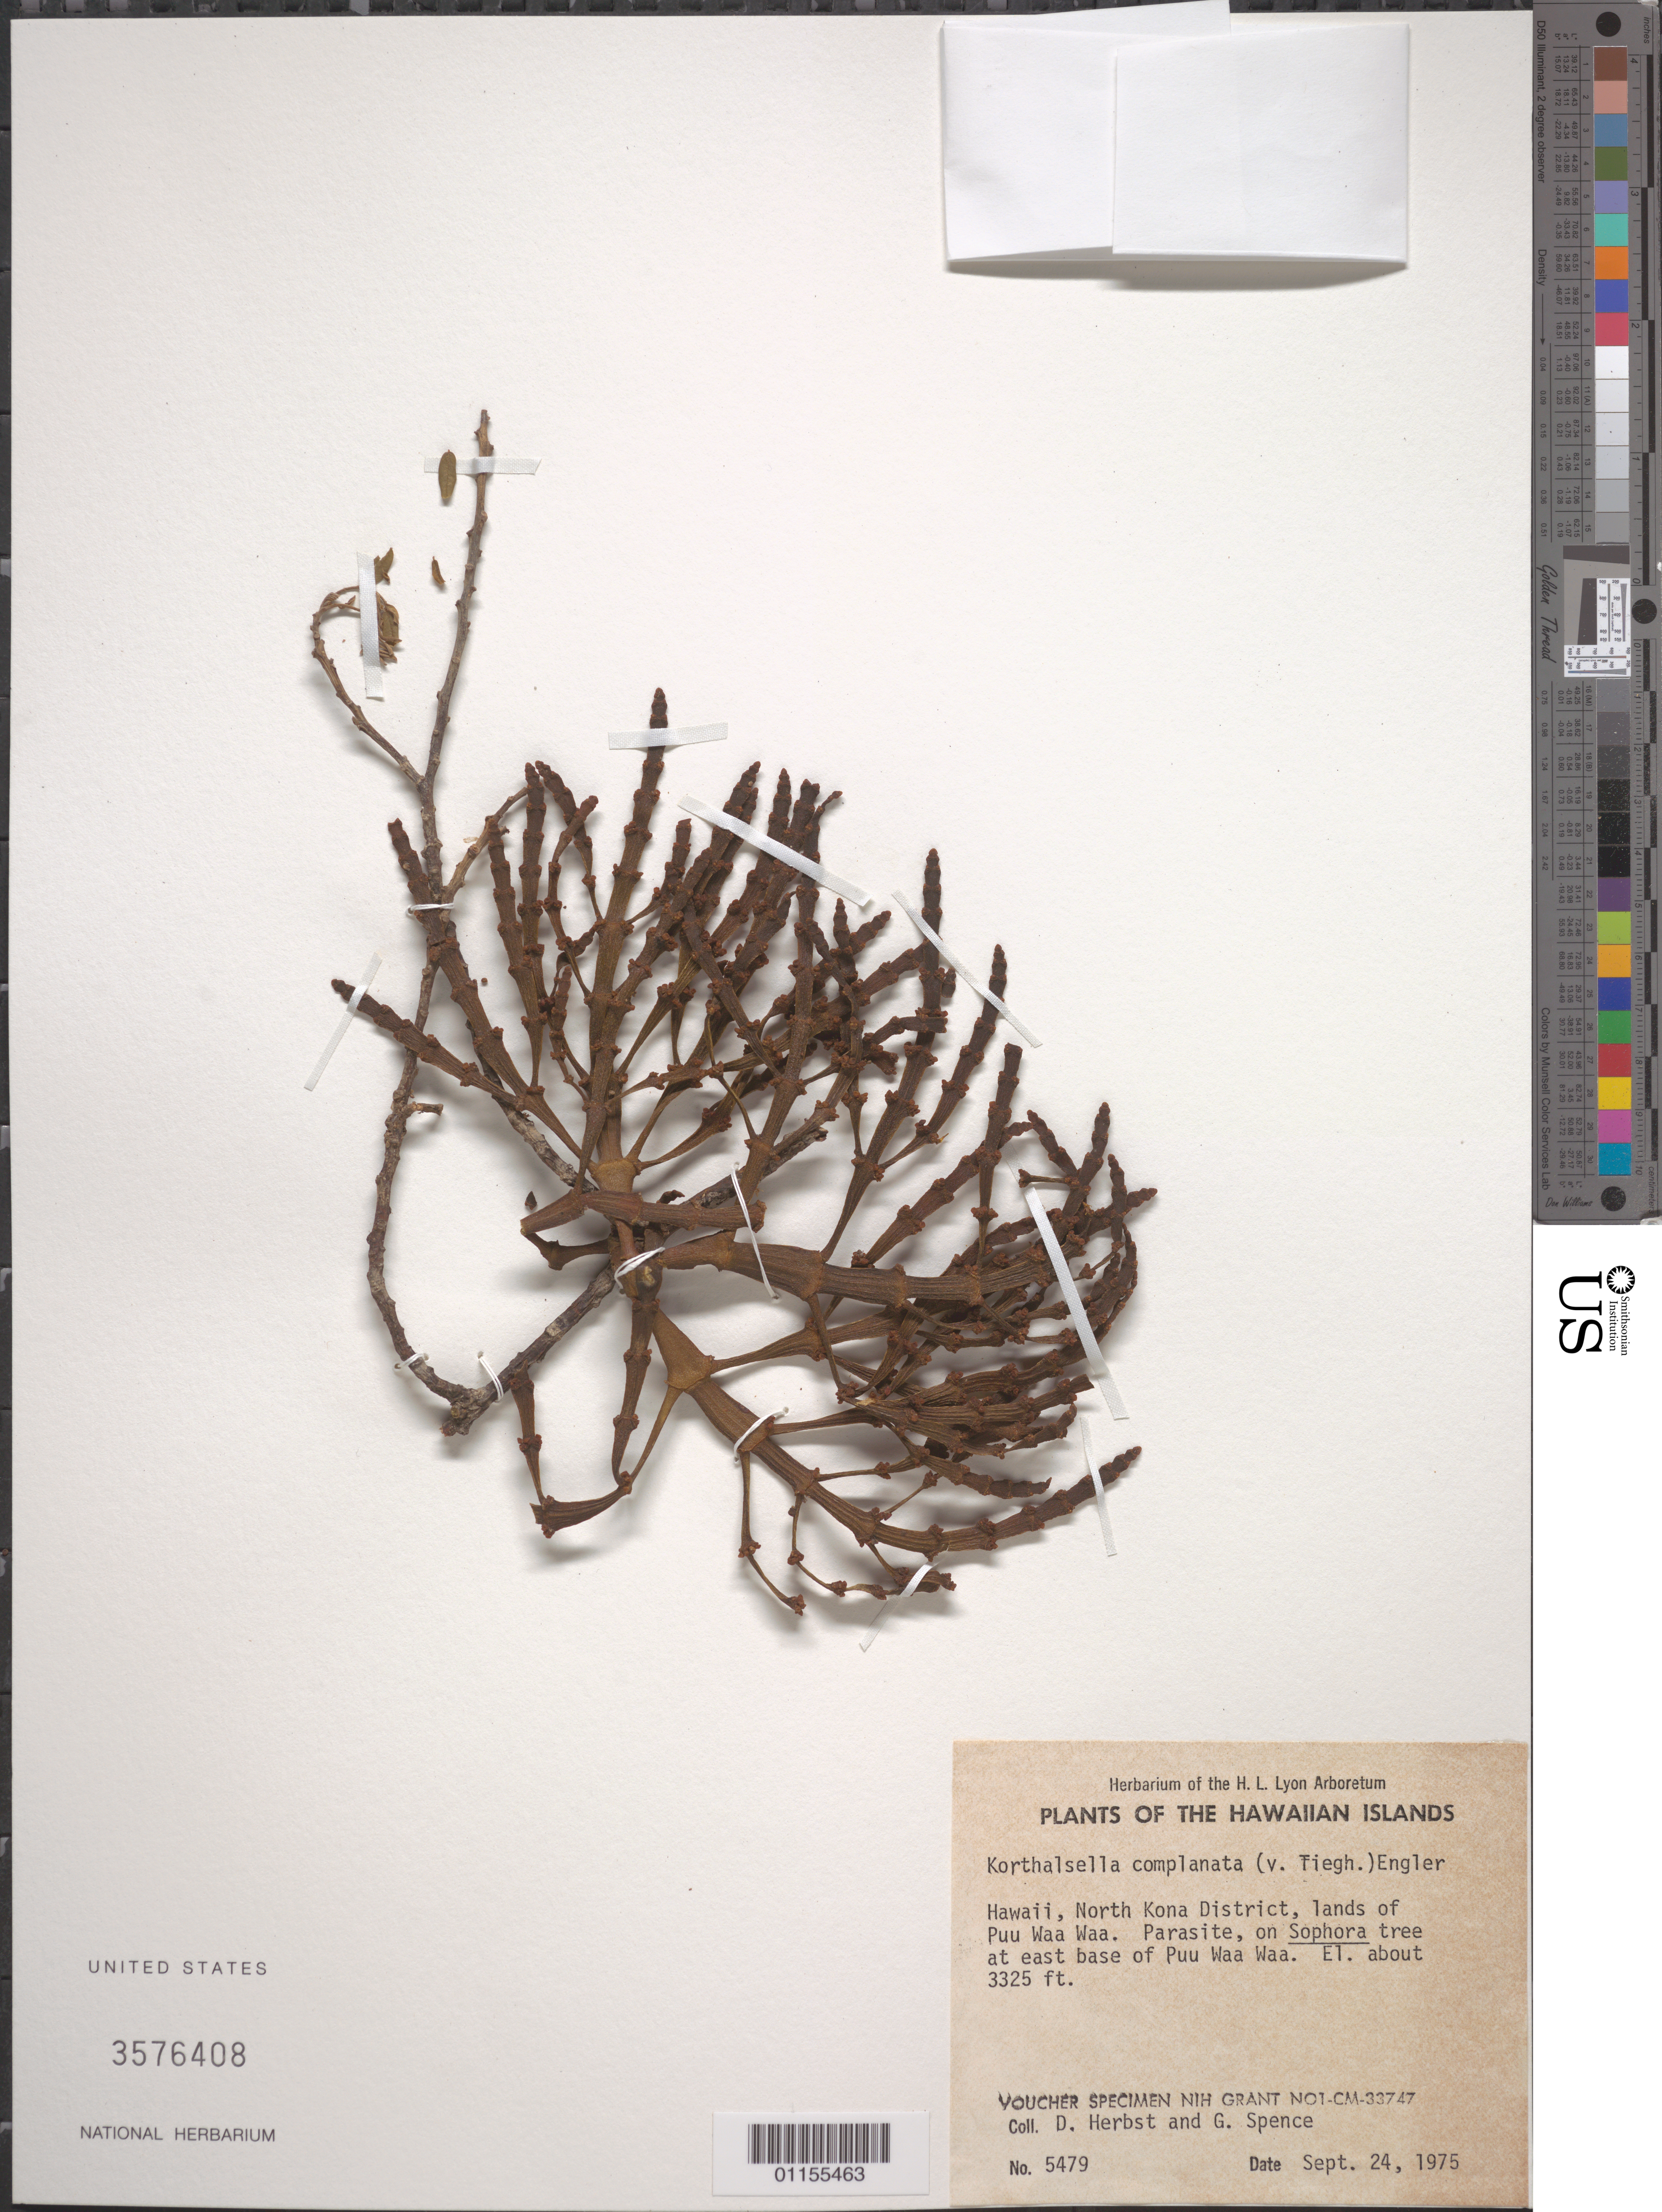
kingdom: Plantae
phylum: Tracheophyta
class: Magnoliopsida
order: Santalales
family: Viscaceae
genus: Korthalsella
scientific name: Korthalsella complanata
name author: (Tiegh.) Engl.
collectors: D. R. Herbst & G. Spence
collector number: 5479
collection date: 1975-09-24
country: United States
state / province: Hawaii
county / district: Hawaii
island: Hawaii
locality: North Kona District, land of Pu'u Waa Waa, on tree at base of Pu'u Waa Waa.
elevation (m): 1013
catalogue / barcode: US 3576408